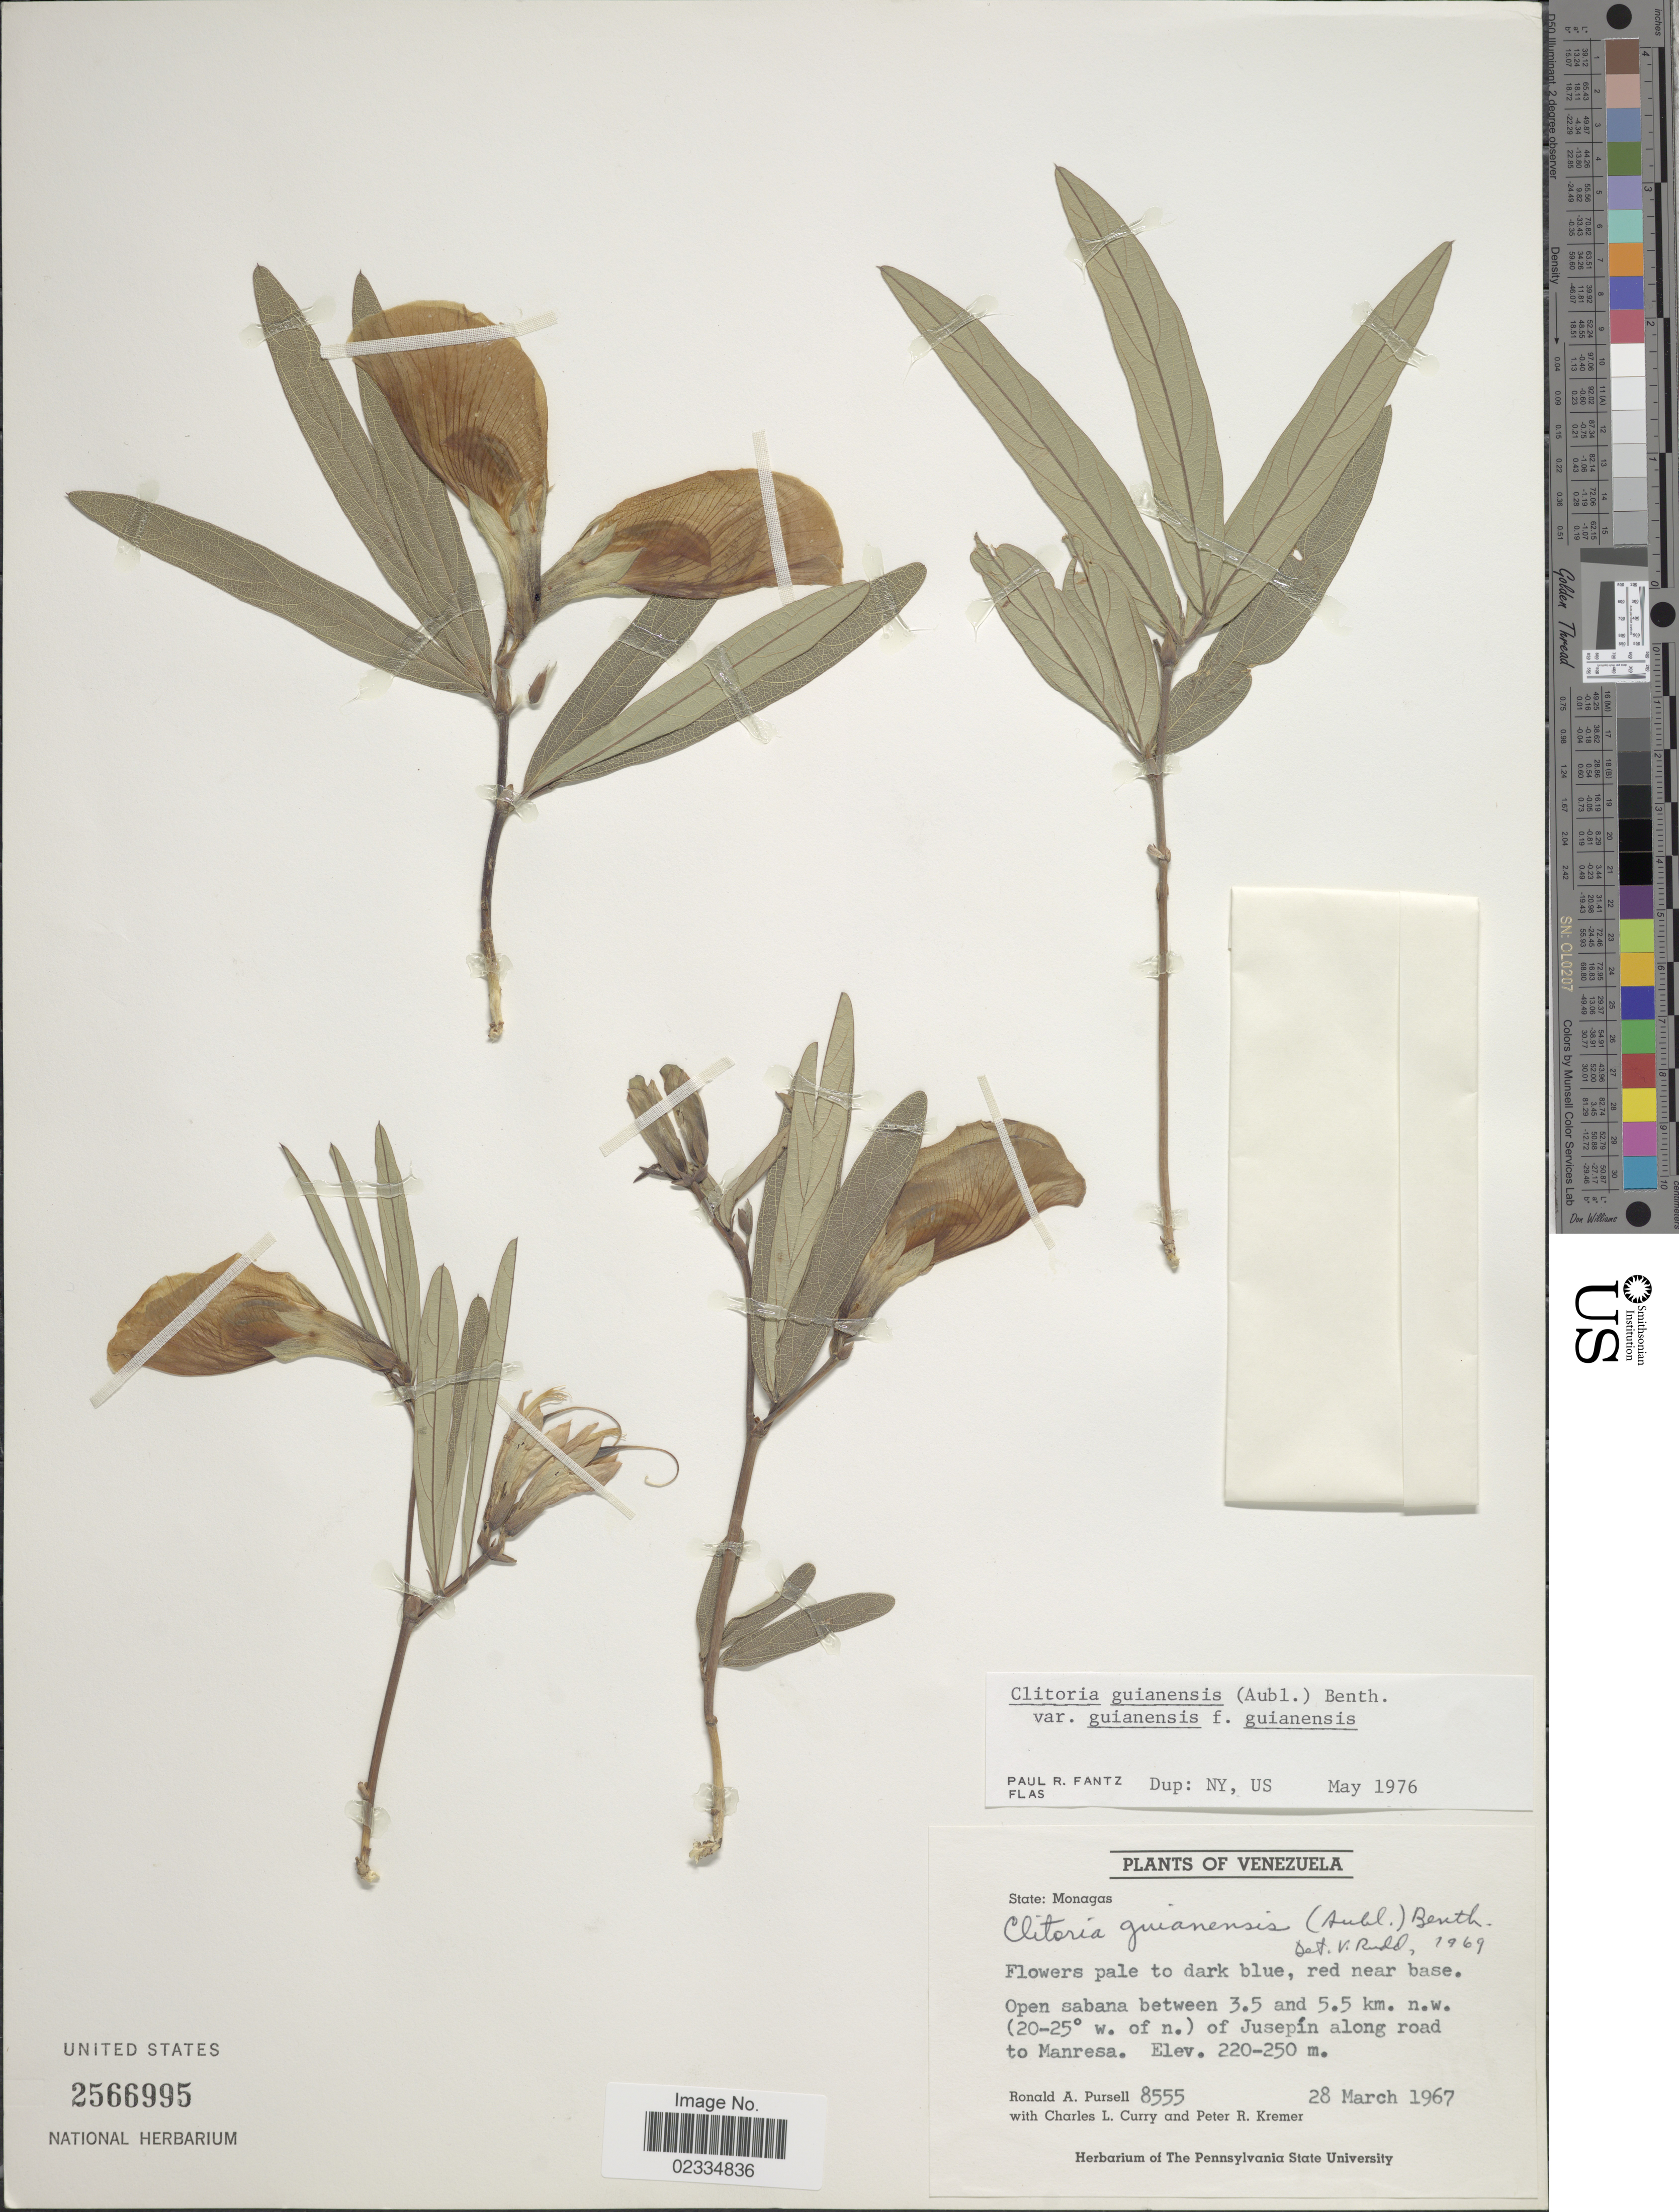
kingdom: Plantae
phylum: Tracheophyta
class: Magnoliopsida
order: Fabales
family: Fabaceae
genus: Clitoria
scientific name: Clitoria guianensis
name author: (Aubl.) Benth.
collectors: R. A. Pursell, C. L. Curry & P. Kremer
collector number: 8555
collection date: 1967-03-28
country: Venezuela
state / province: Monagas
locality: Between 3.5 and 5.5 km n.w. (20-25° w. of n.) of Juespin along road to Manresa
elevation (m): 220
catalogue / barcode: US 2566995